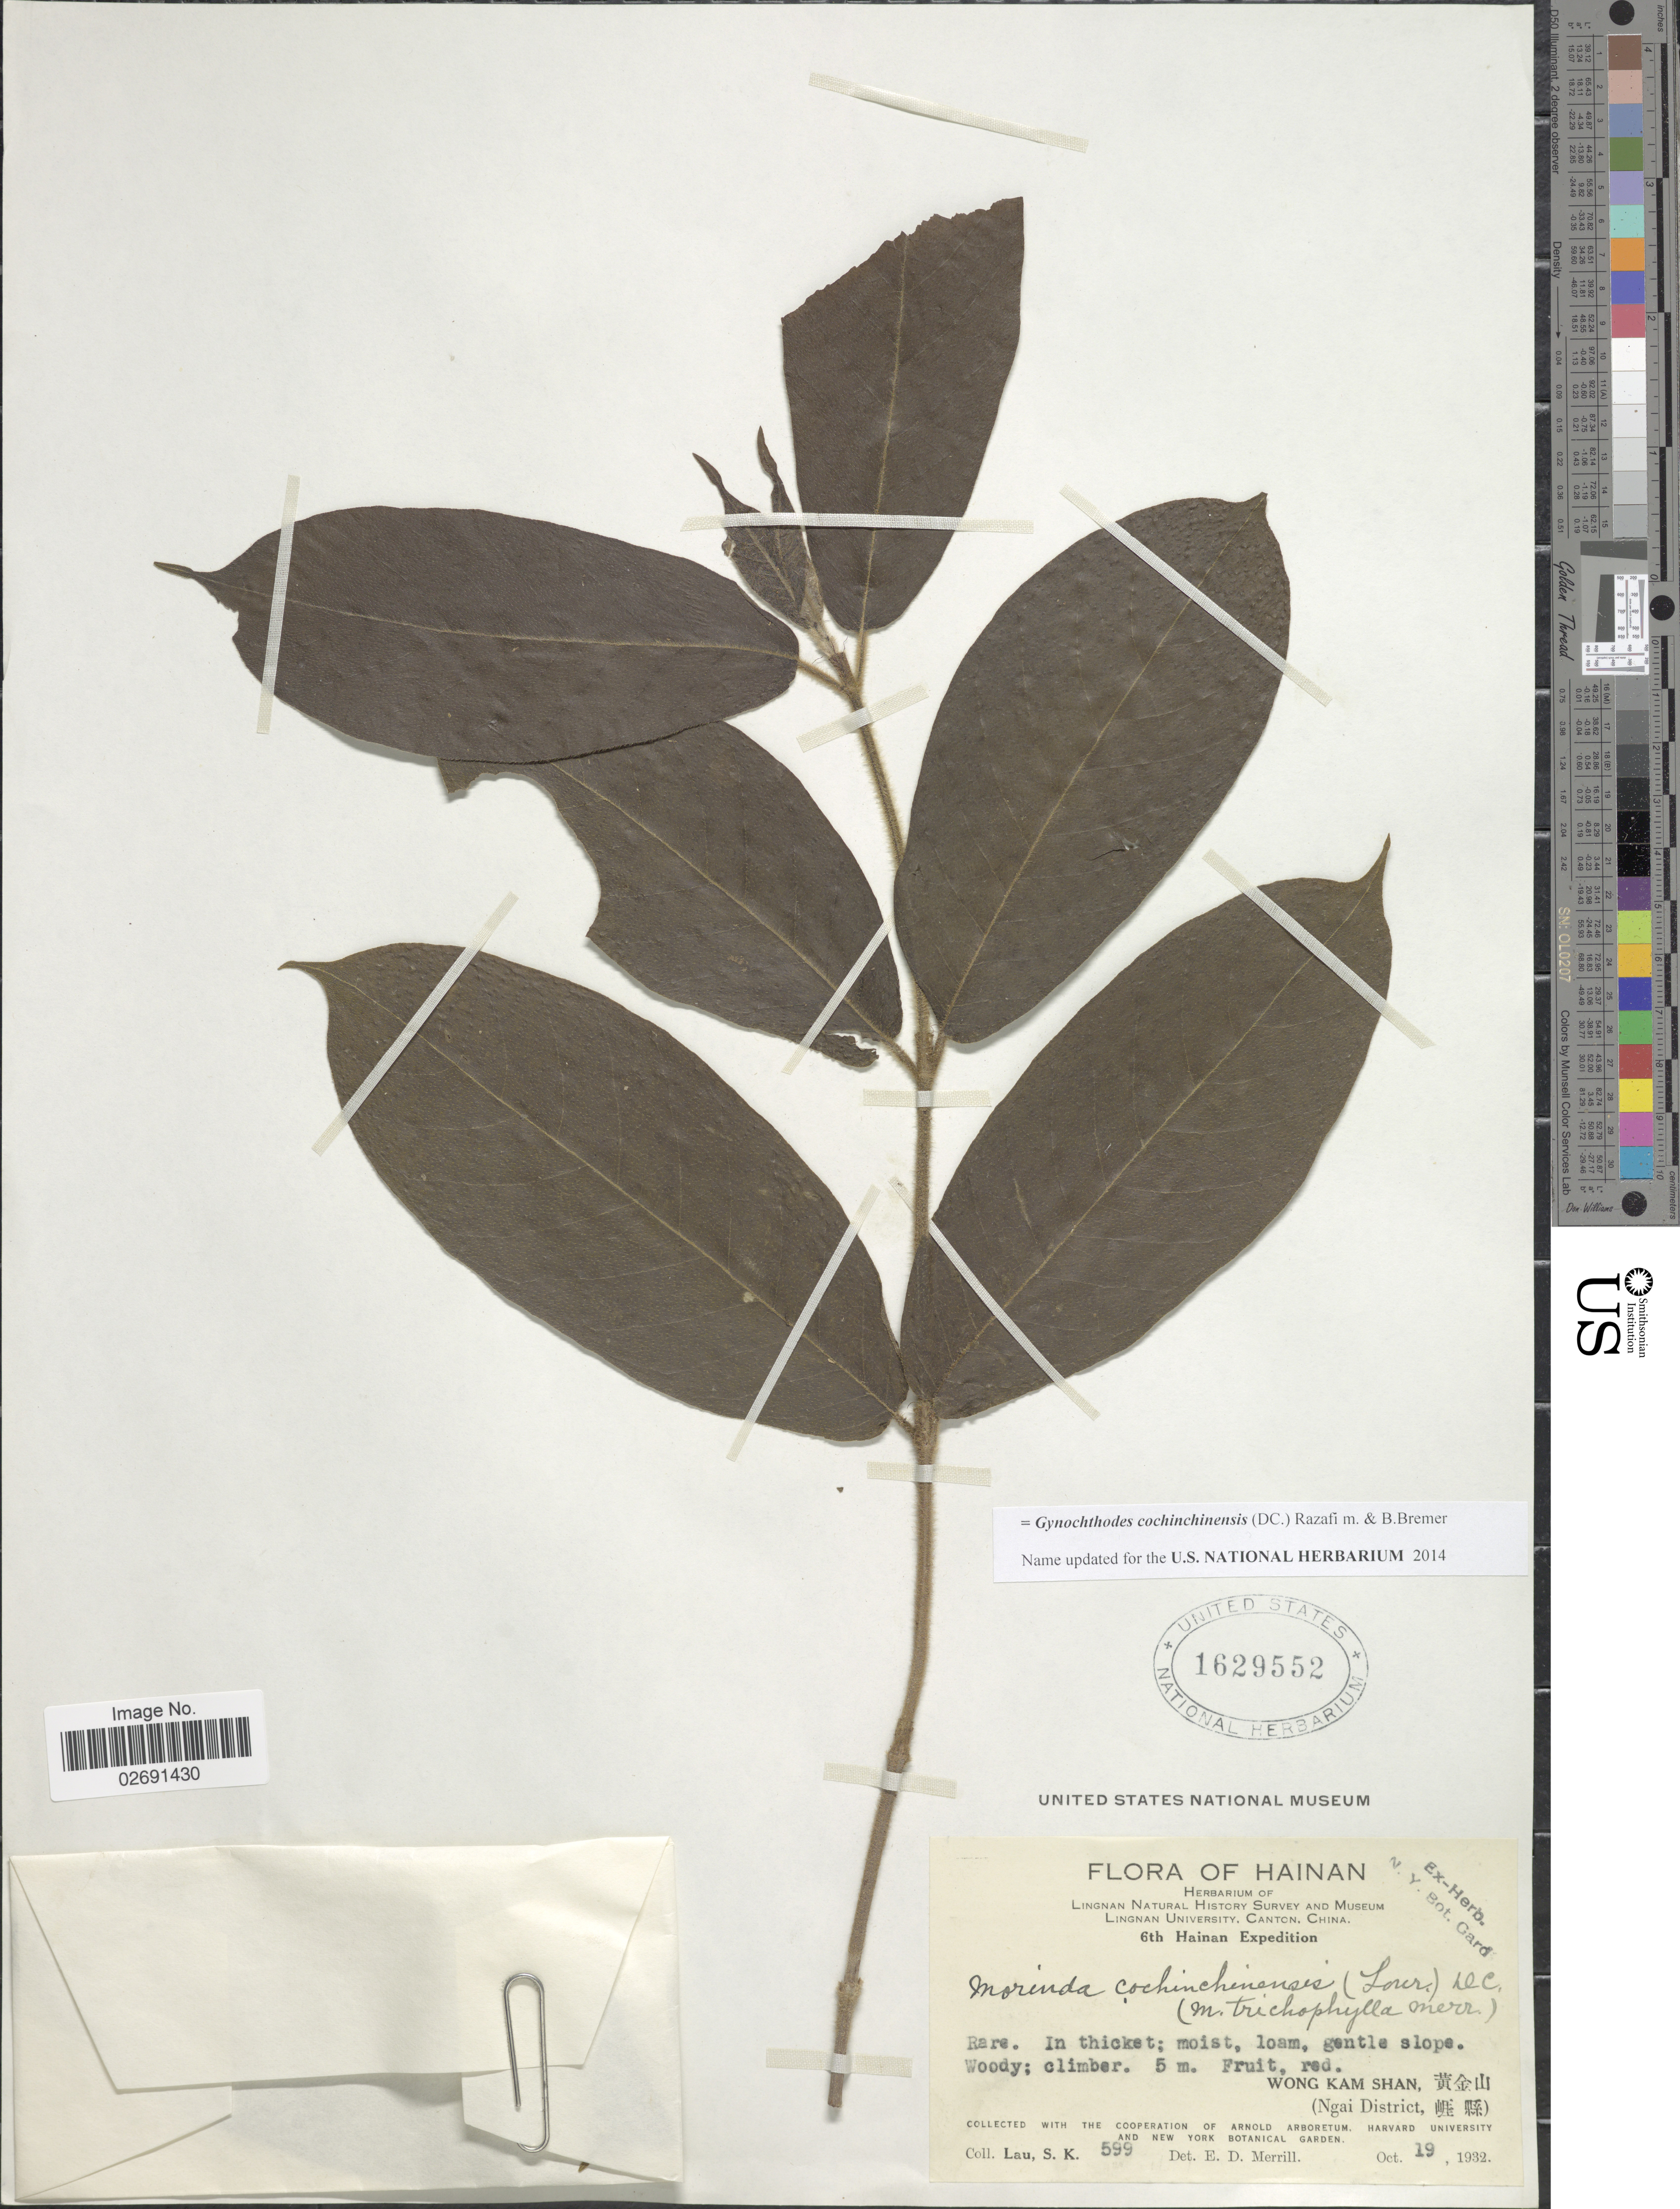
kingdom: Plantae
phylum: Tracheophyta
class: Magnoliopsida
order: Gentianales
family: Rubiaceae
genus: Gynochthodes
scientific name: Gynochthodes cochinchinensis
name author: (DC.) Razafim. & B. Bremer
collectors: S. K. Lau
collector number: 599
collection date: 1932-10-19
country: China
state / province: Hainan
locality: Wong Kam Shan, (Ngai District)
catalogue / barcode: US 1629552